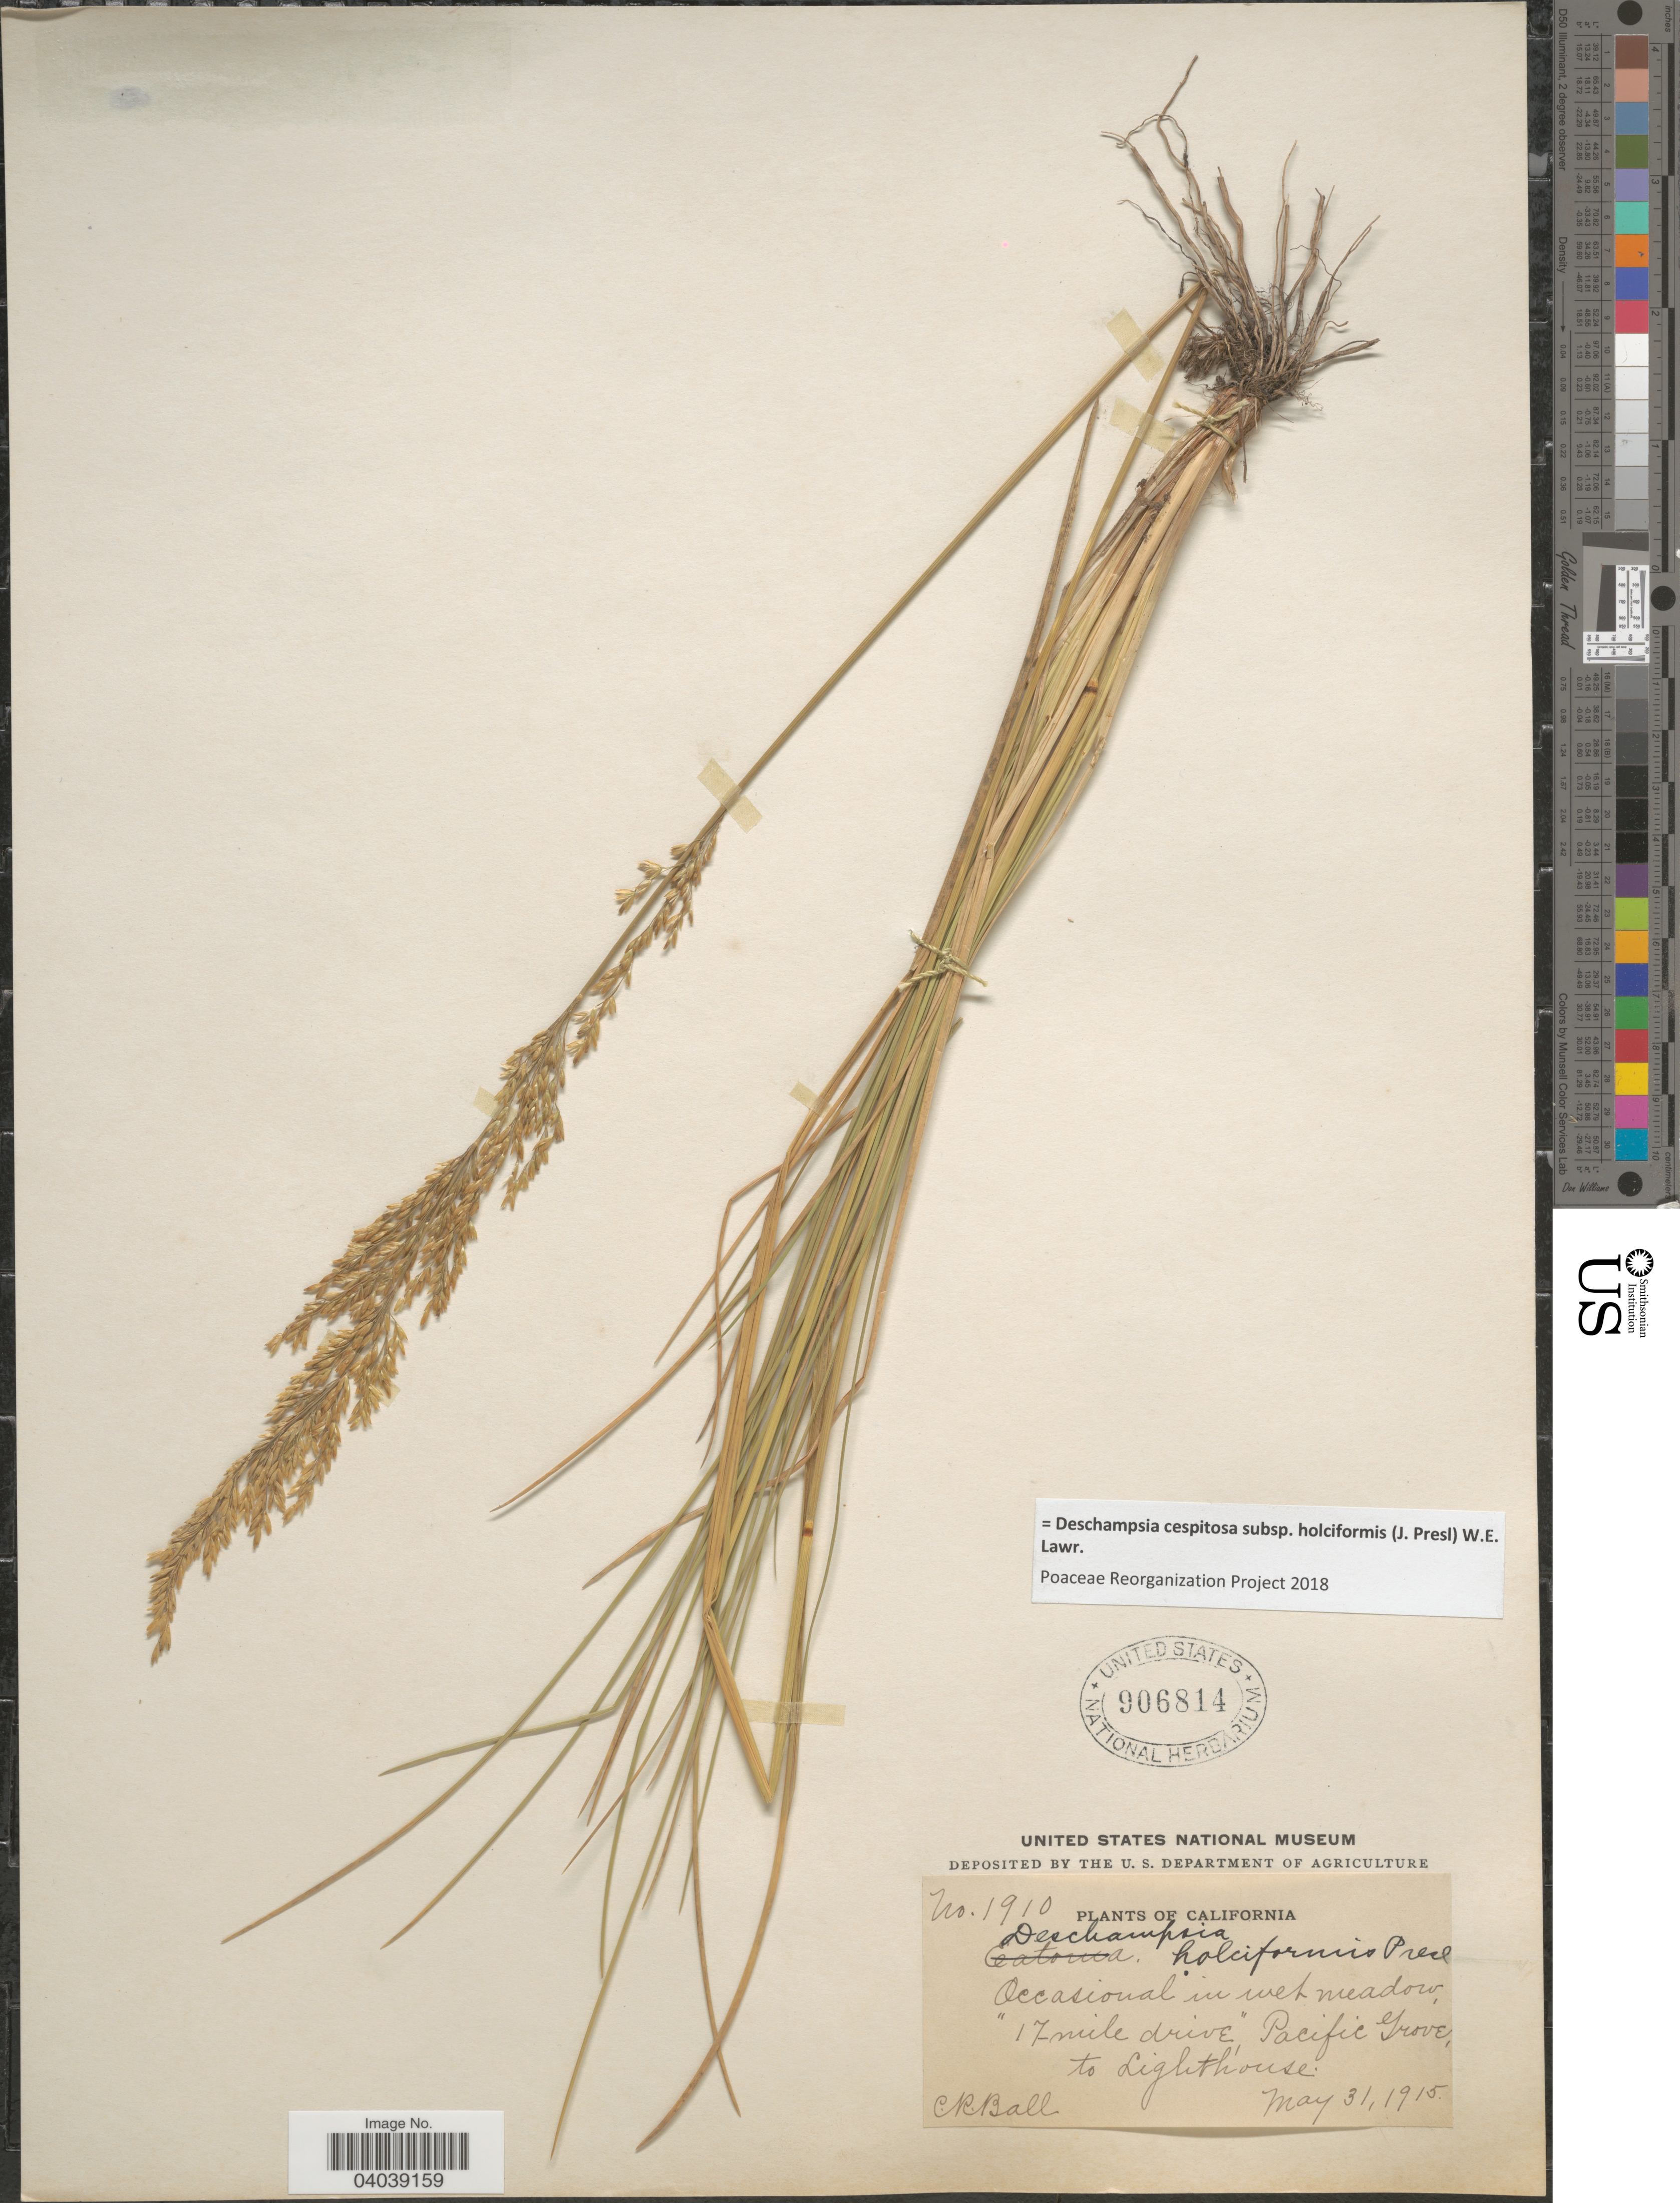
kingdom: Plantae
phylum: Tracheophyta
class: Liliopsida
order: Poales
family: Poaceae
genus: Deschampsia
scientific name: Deschampsia cespitosa subsp. holciformis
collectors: C. R. Ball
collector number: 1910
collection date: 1915-05-31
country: United States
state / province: California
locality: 17-mile drive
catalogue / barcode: US 906814